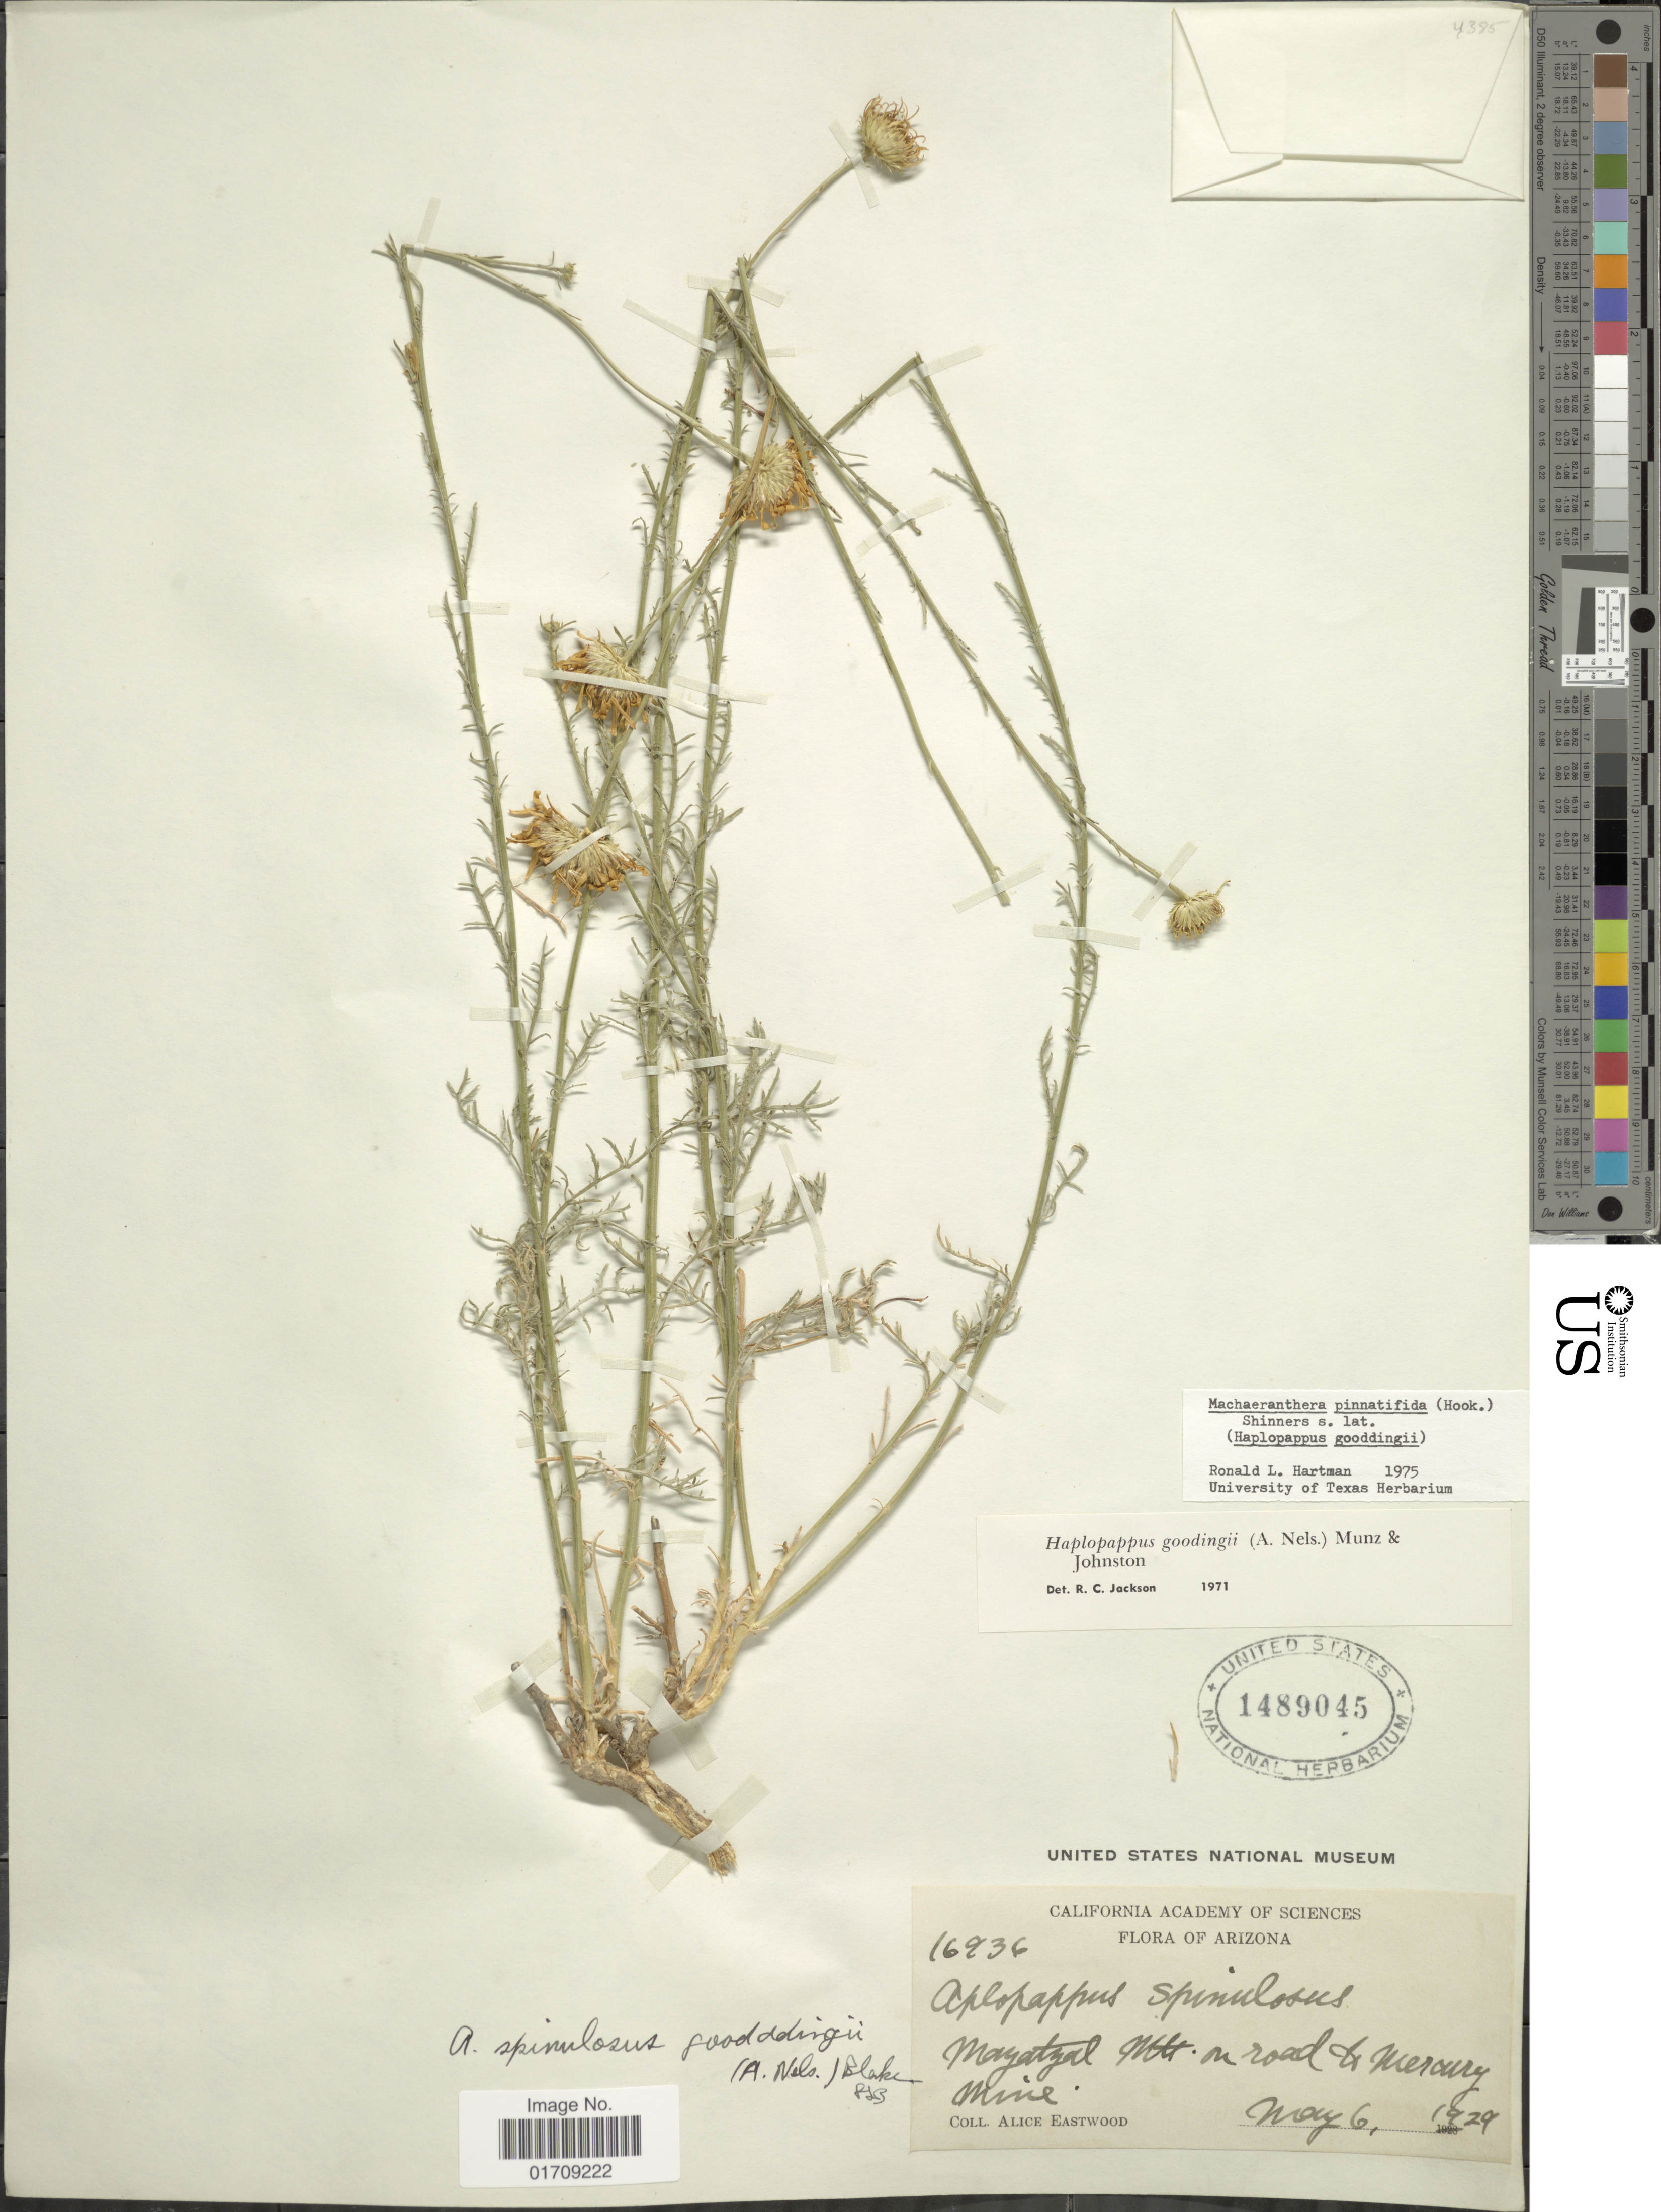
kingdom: Plantae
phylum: Tracheophyta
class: Magnoliopsida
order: Asterales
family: Asteraceae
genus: Machaeranthera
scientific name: Machaeranthera pinnatifida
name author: (Hook.) Shinners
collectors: A. Eastwood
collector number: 16936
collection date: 1929-05-06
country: United States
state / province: Arizona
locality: Mazatzal Mts. on road to Mercury Mine.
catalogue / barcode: US 1489045